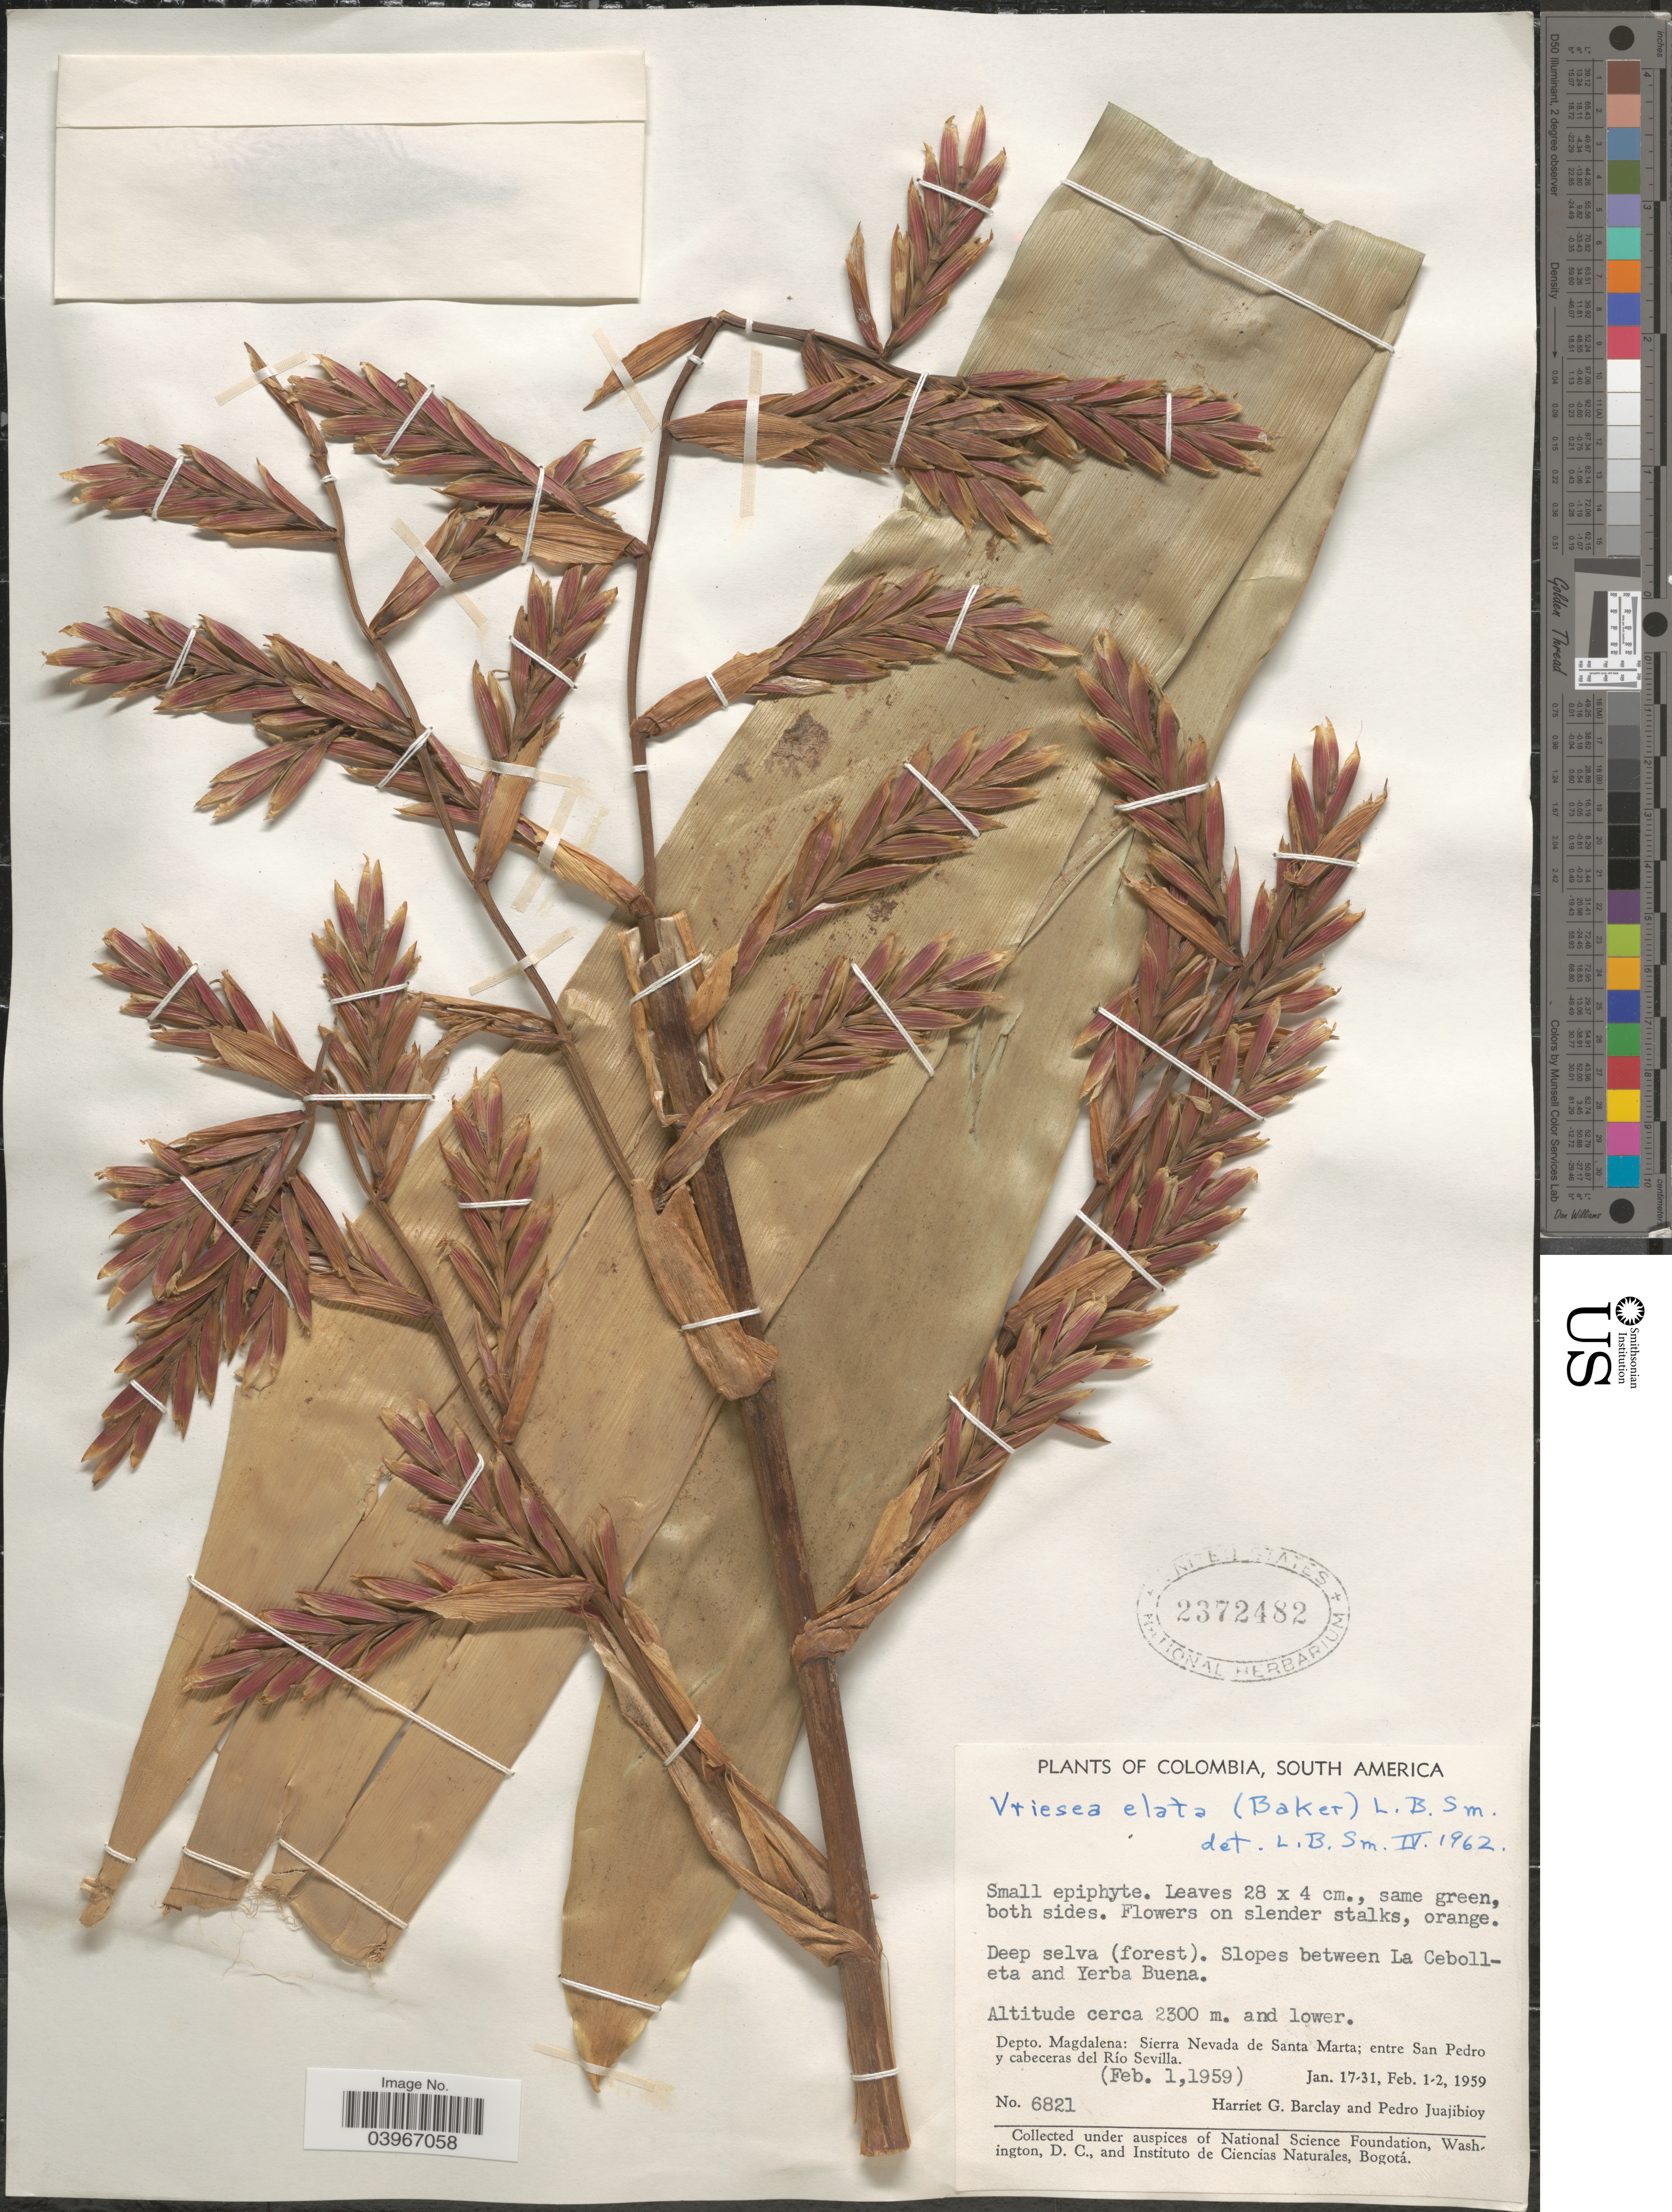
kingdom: Plantae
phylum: Tracheophyta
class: Liliopsida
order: Poales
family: Bromeliaceae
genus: Vriesea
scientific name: Vriesea elata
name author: (Baker) L.B. Sm.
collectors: H. G. Barclay & P. Juajibioy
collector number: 6821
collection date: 1959-02-01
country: Colombia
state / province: Magdalena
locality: Slopes between La Cebolleta and Yerba Buena. Depto. Magdalena: Sierra Nevada de Santa Marta; entre San Pedro y cabeceras del Río Sevilla.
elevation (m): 2300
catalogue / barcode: US 2372482